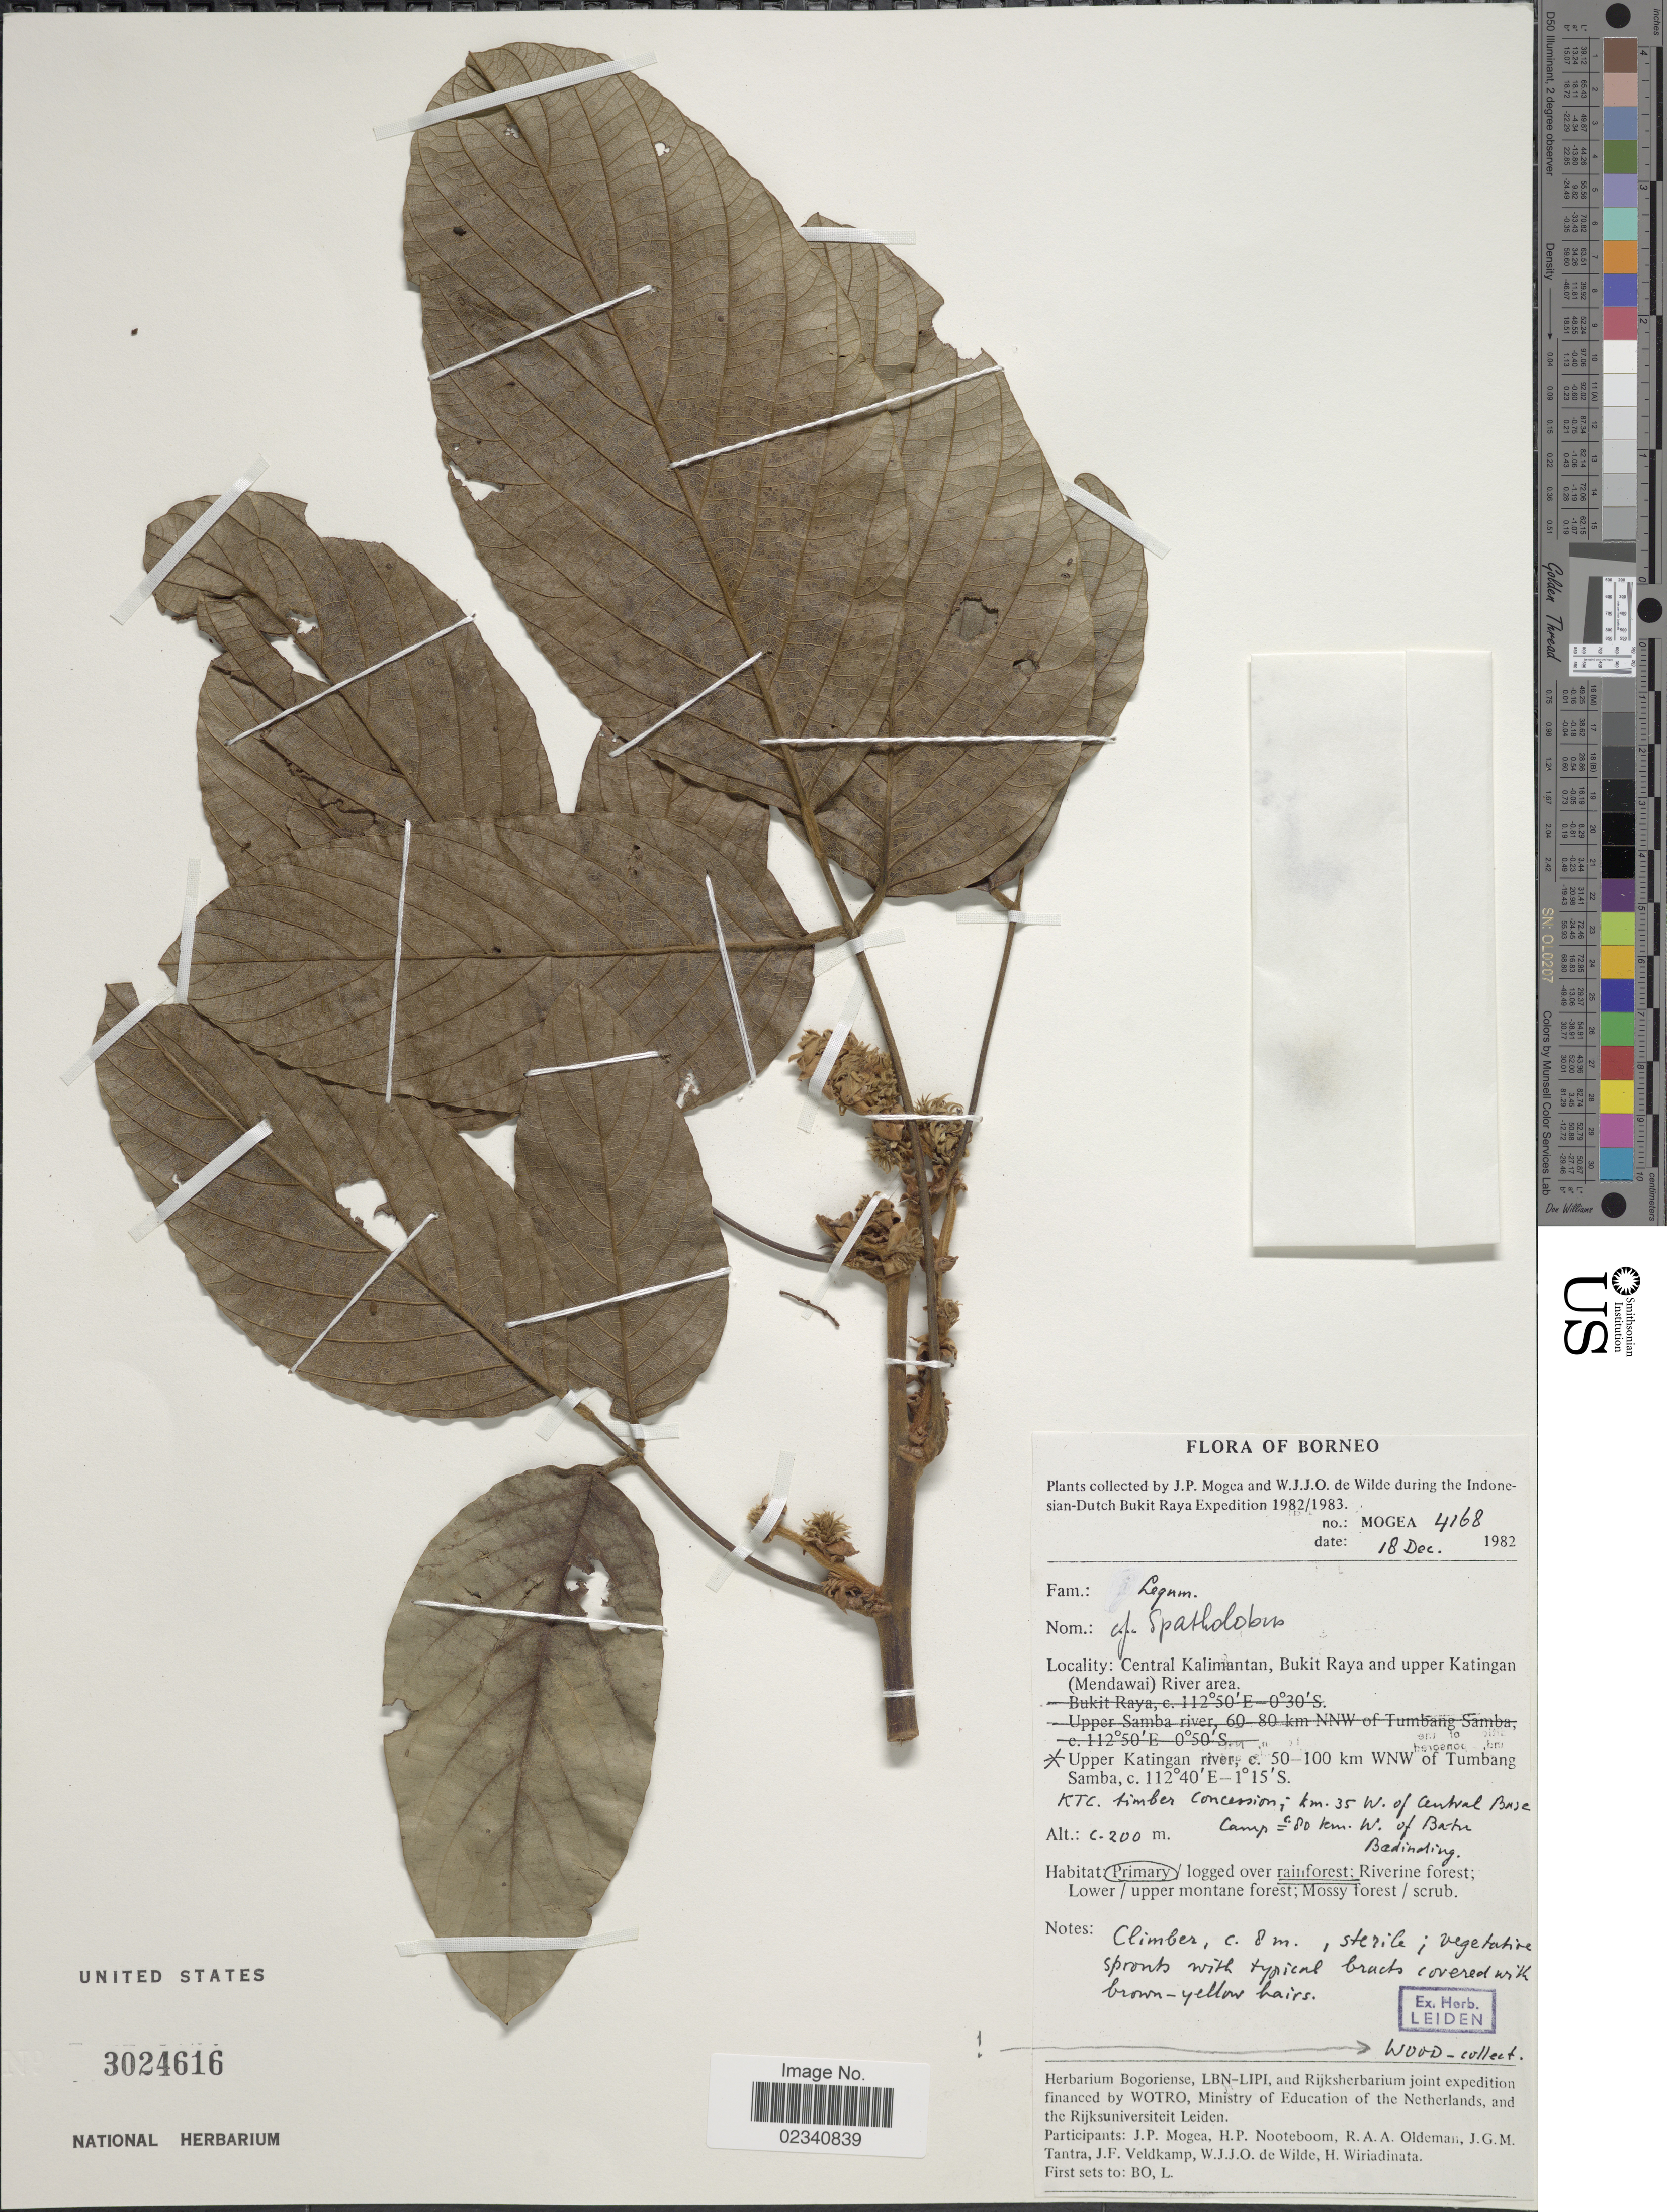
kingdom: Plantae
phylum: Tracheophyta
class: Magnoliopsida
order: Fabales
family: Fabaceae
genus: Spatholobus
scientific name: Spatholobus sp.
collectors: J. Mogea & W. J. de Wilde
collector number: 4168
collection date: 1982-12-18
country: Indonesia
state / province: Kalimantan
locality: Borneo, Central Kalimantan, Bukit Raya and upper Katingan (Mendawai) River area. Upper Katingan river, c. 50-100 km WNW of Tumbang Samba; KTC timber concession; km 35 W. of Central Base Camp c. 80 km W. of Batu Badinding.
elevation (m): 200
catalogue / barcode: US 3024616